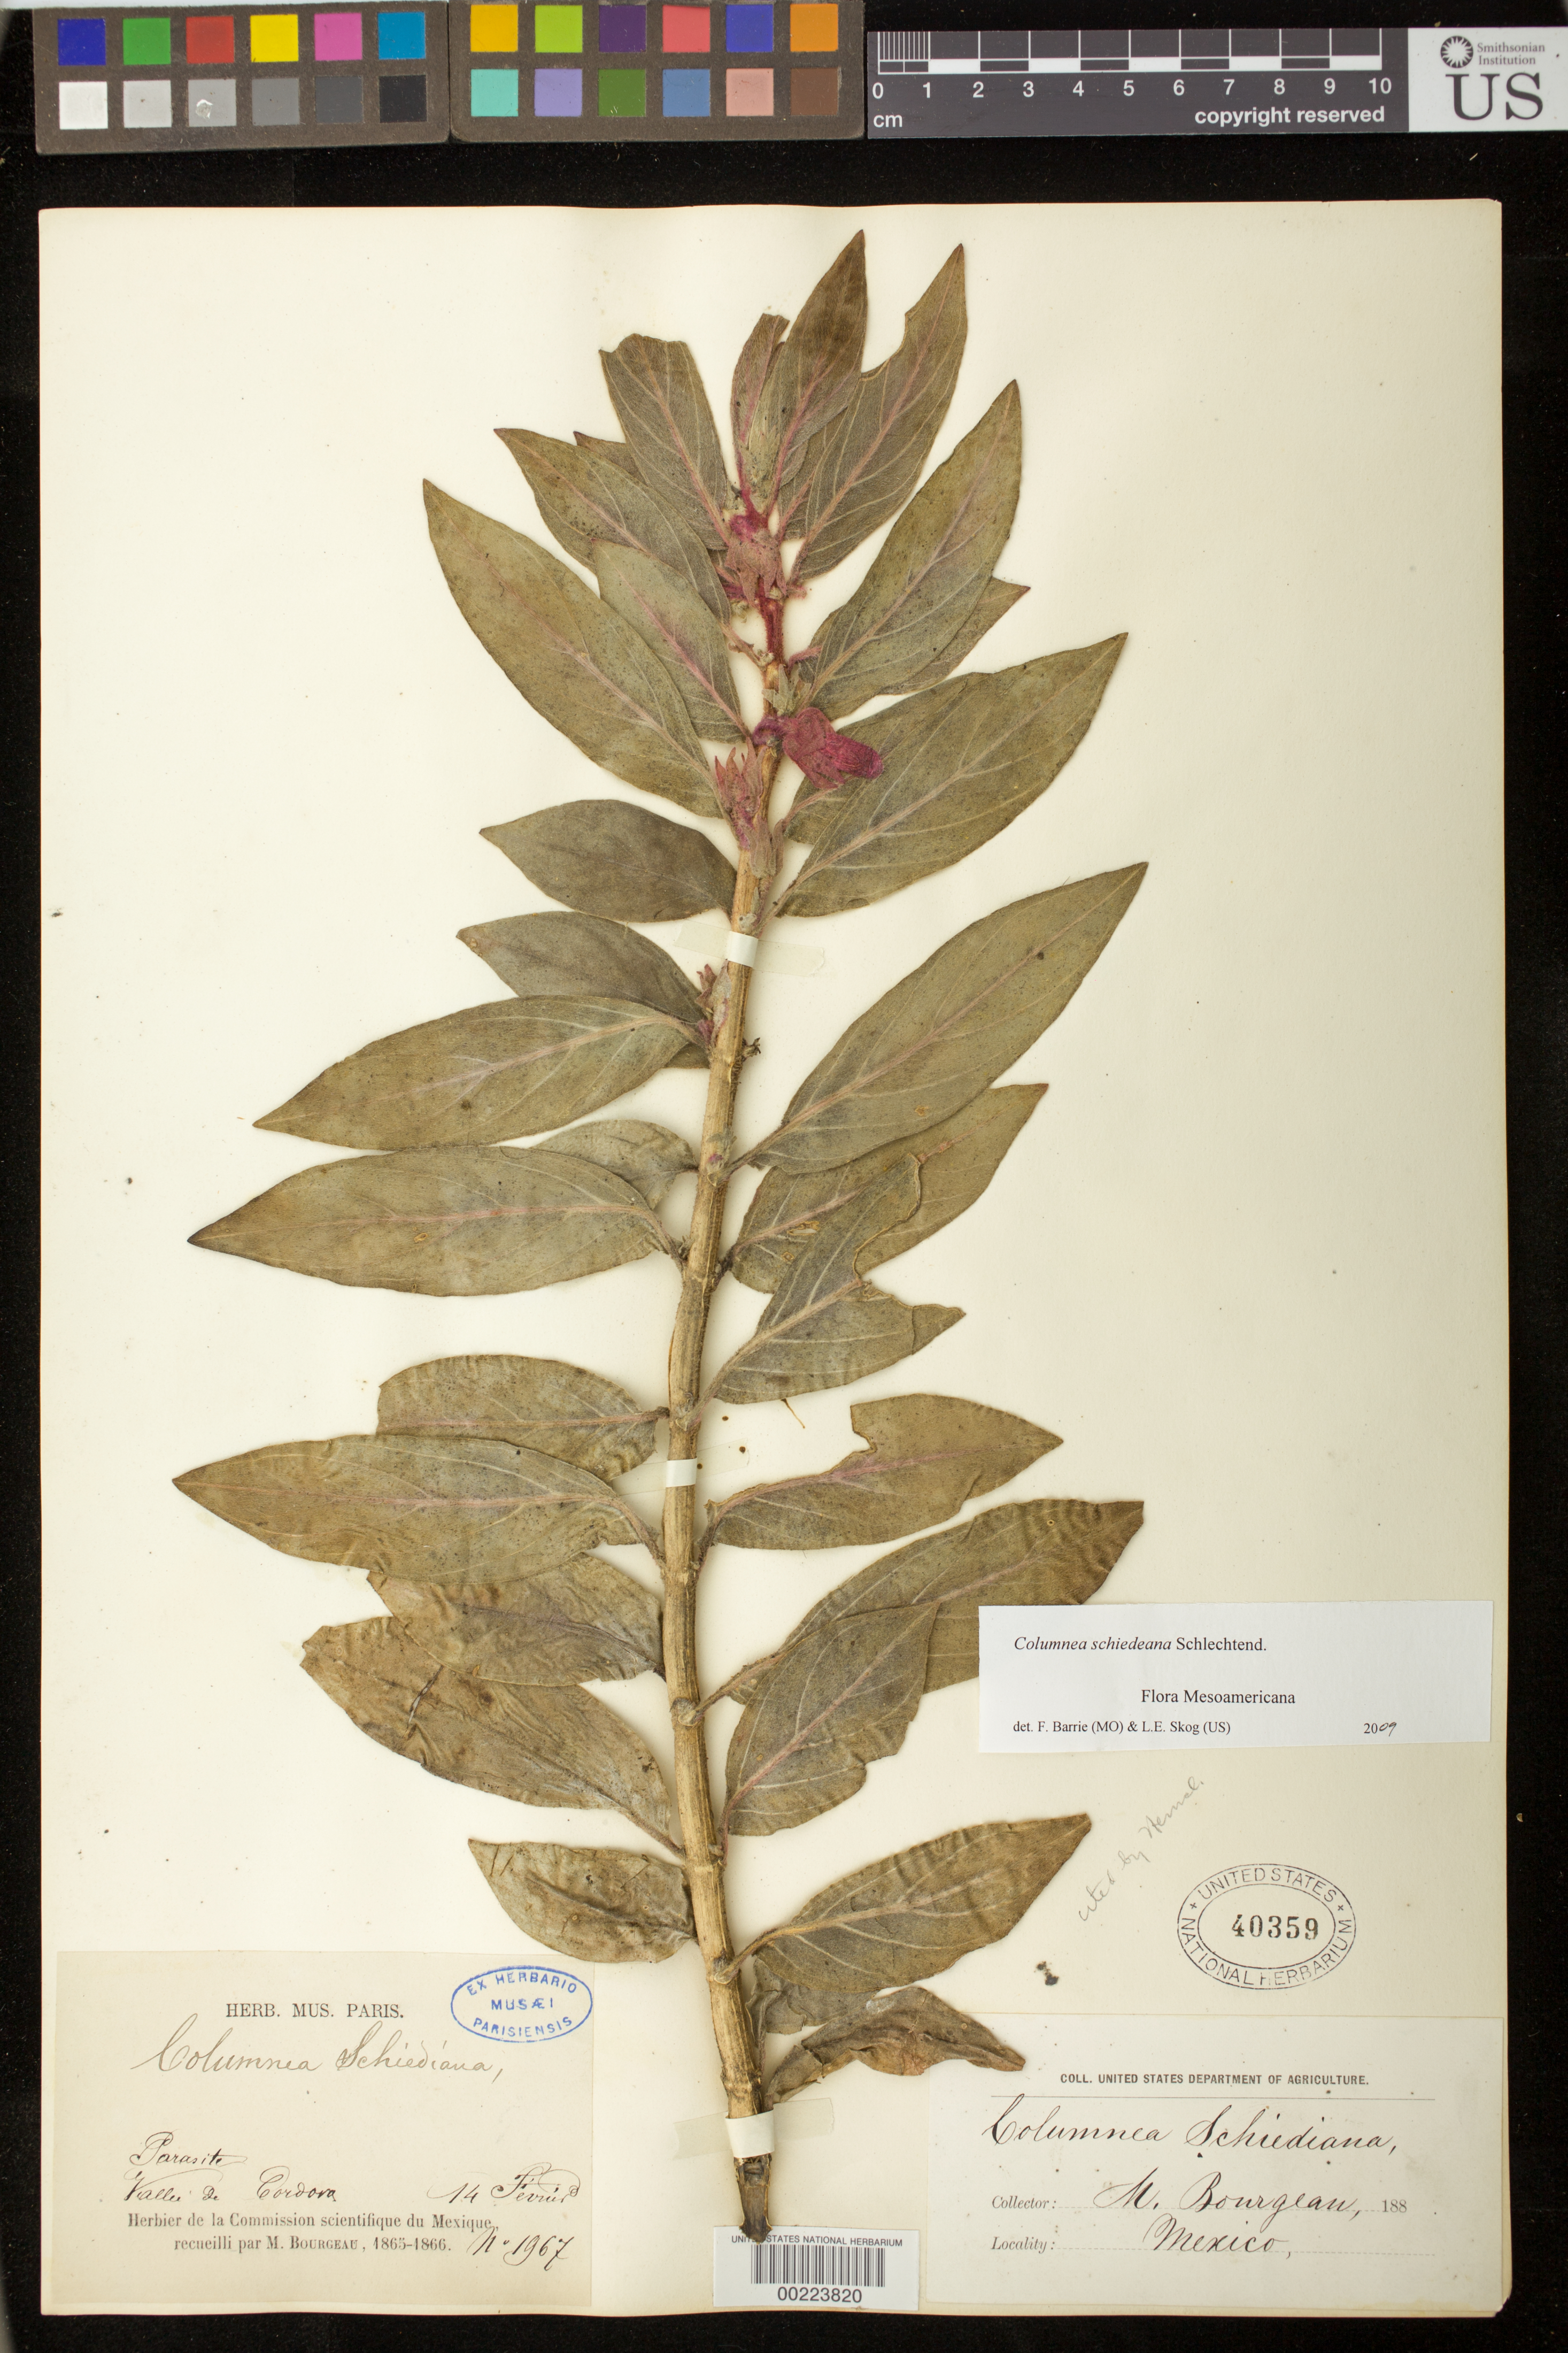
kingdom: Plantae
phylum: Tracheophyta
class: Magnoliopsida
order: Lamiales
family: Gesneriaceae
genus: Columnea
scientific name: Columnea schiedeana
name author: Schltdl.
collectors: E. Bourgeau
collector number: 1967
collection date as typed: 14 Feb 186-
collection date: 1860-02-14/1869-02-14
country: Mexico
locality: Valley of Cordova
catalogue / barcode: US 40359